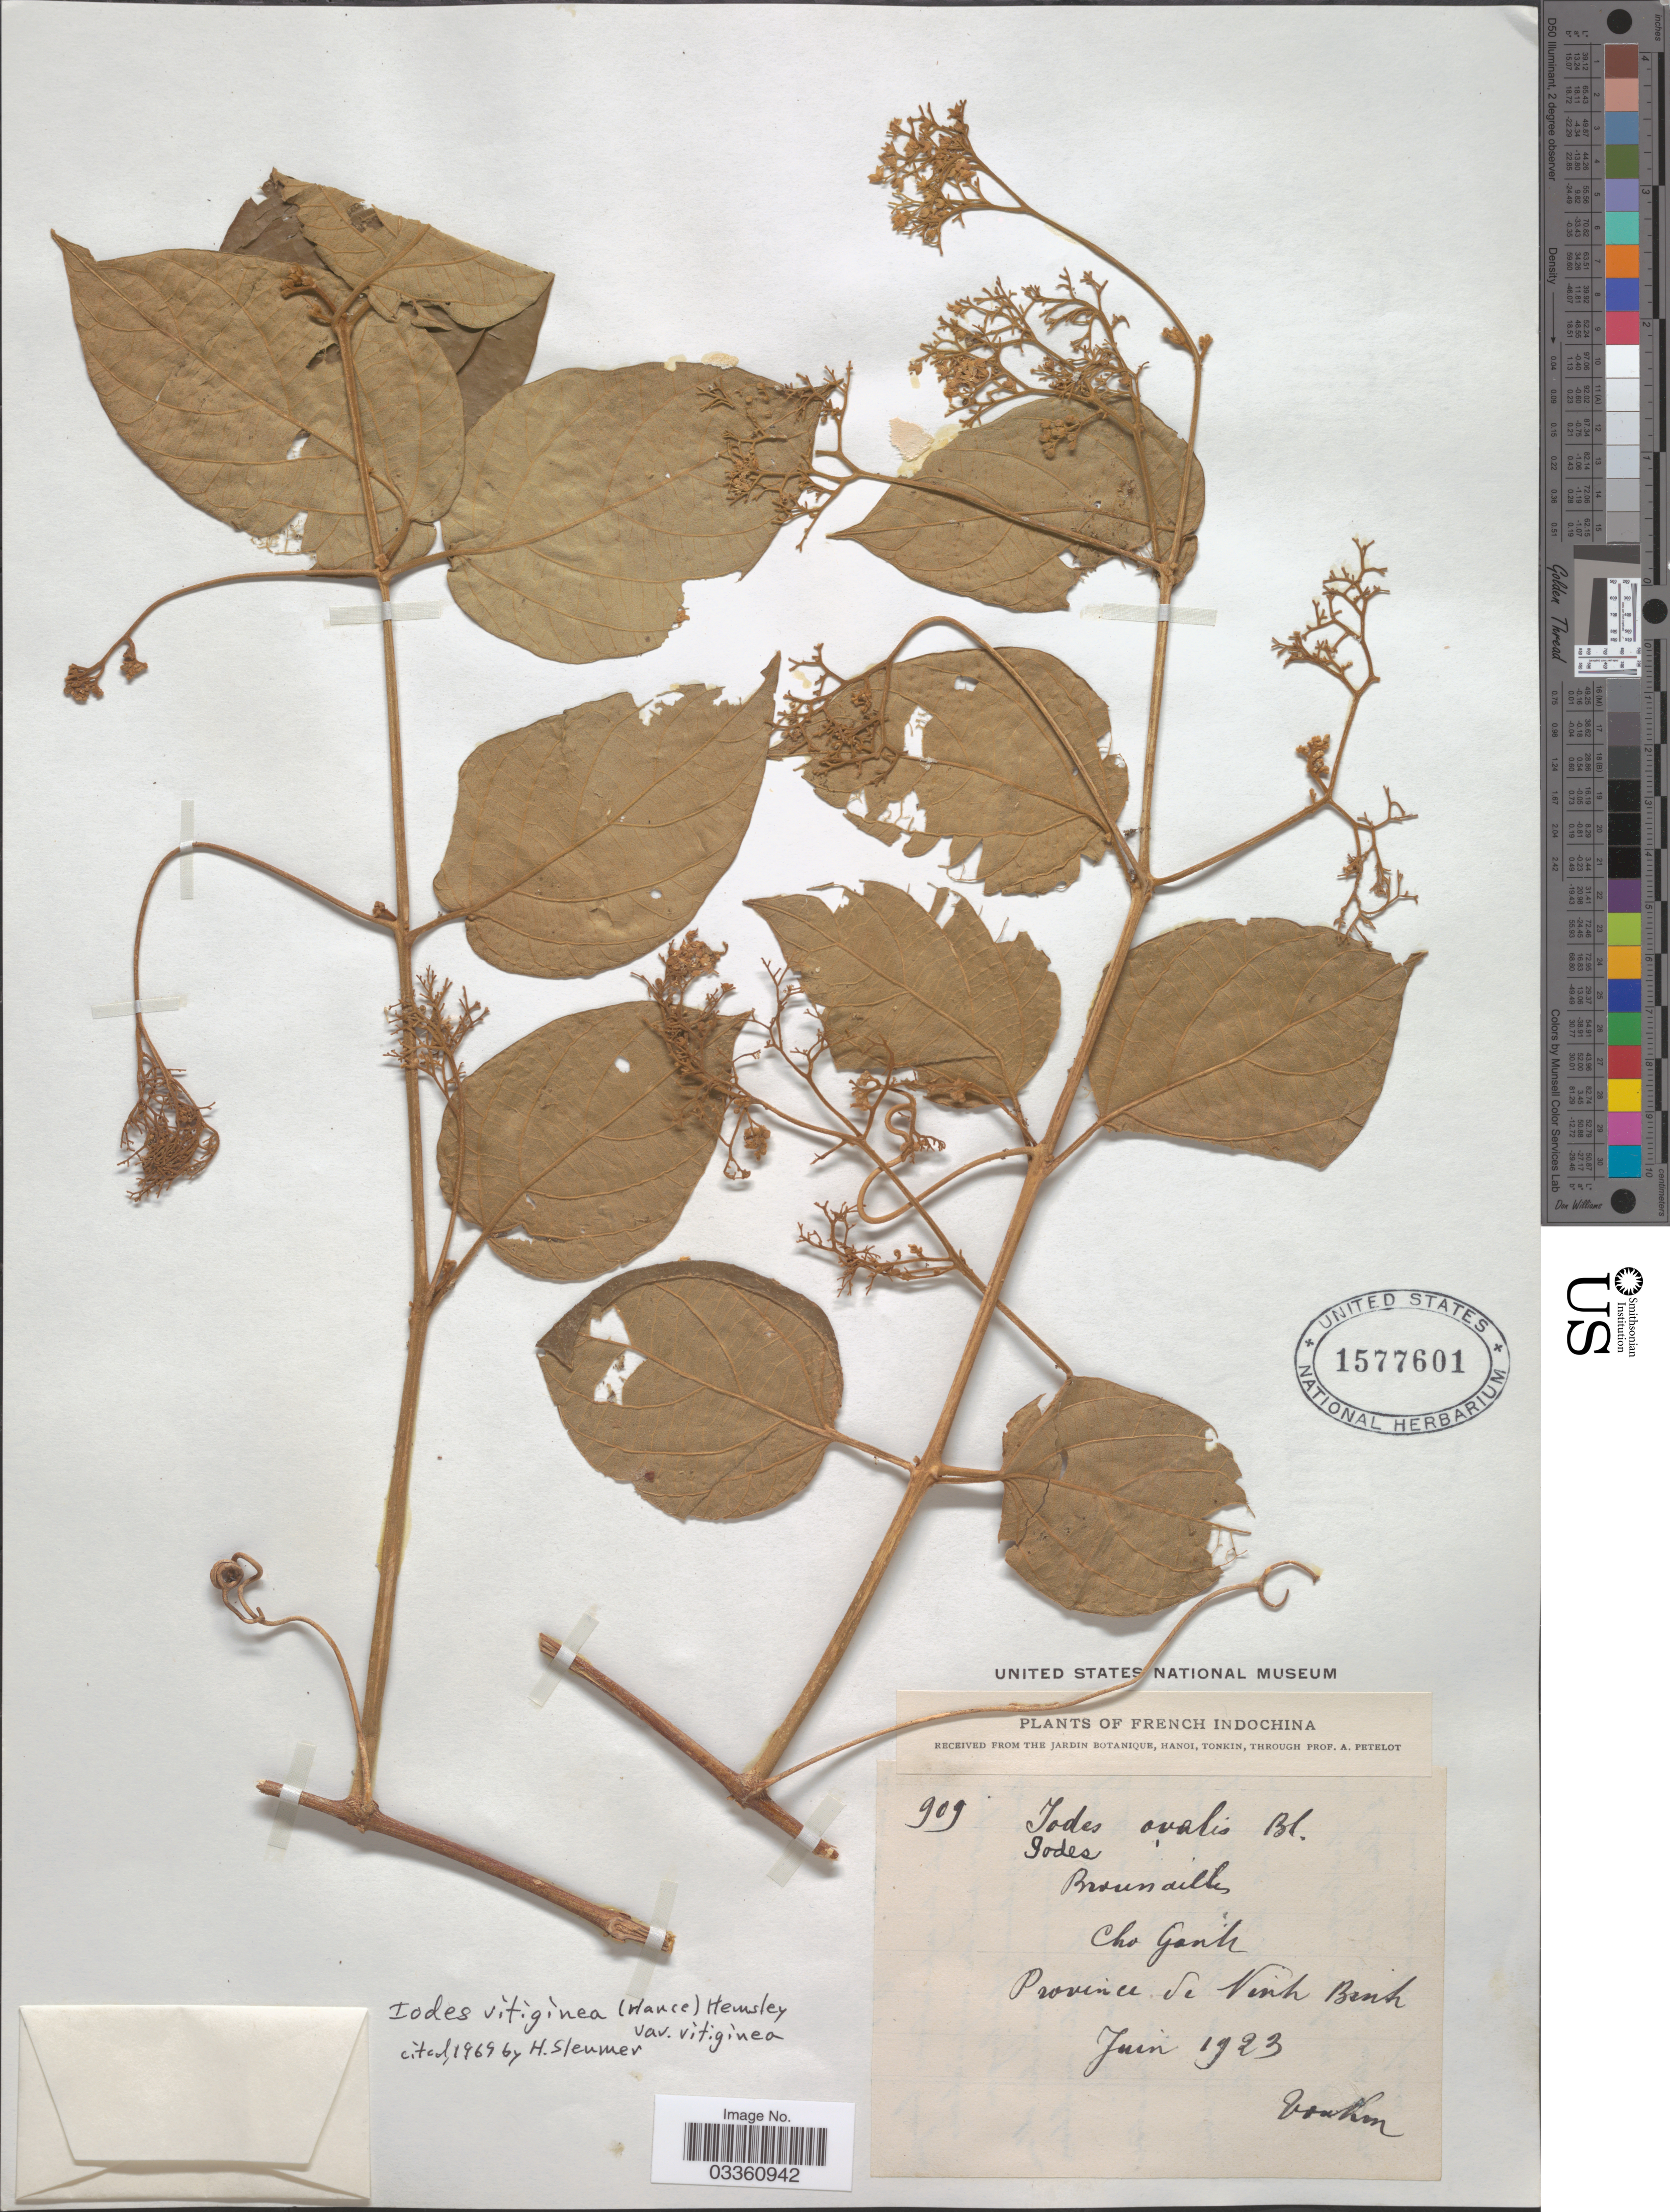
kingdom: Plantae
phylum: Tracheophyta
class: Magnoliopsida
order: Icacinales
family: Icacinaceae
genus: Iodes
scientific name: Iodes vitiginea var. vitiginea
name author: (Hance) Hance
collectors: A. Petelot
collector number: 909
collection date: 1923-06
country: Vietnam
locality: French Indochina. Cho Ganh. Province de Ving Binh.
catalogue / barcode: US 1577601